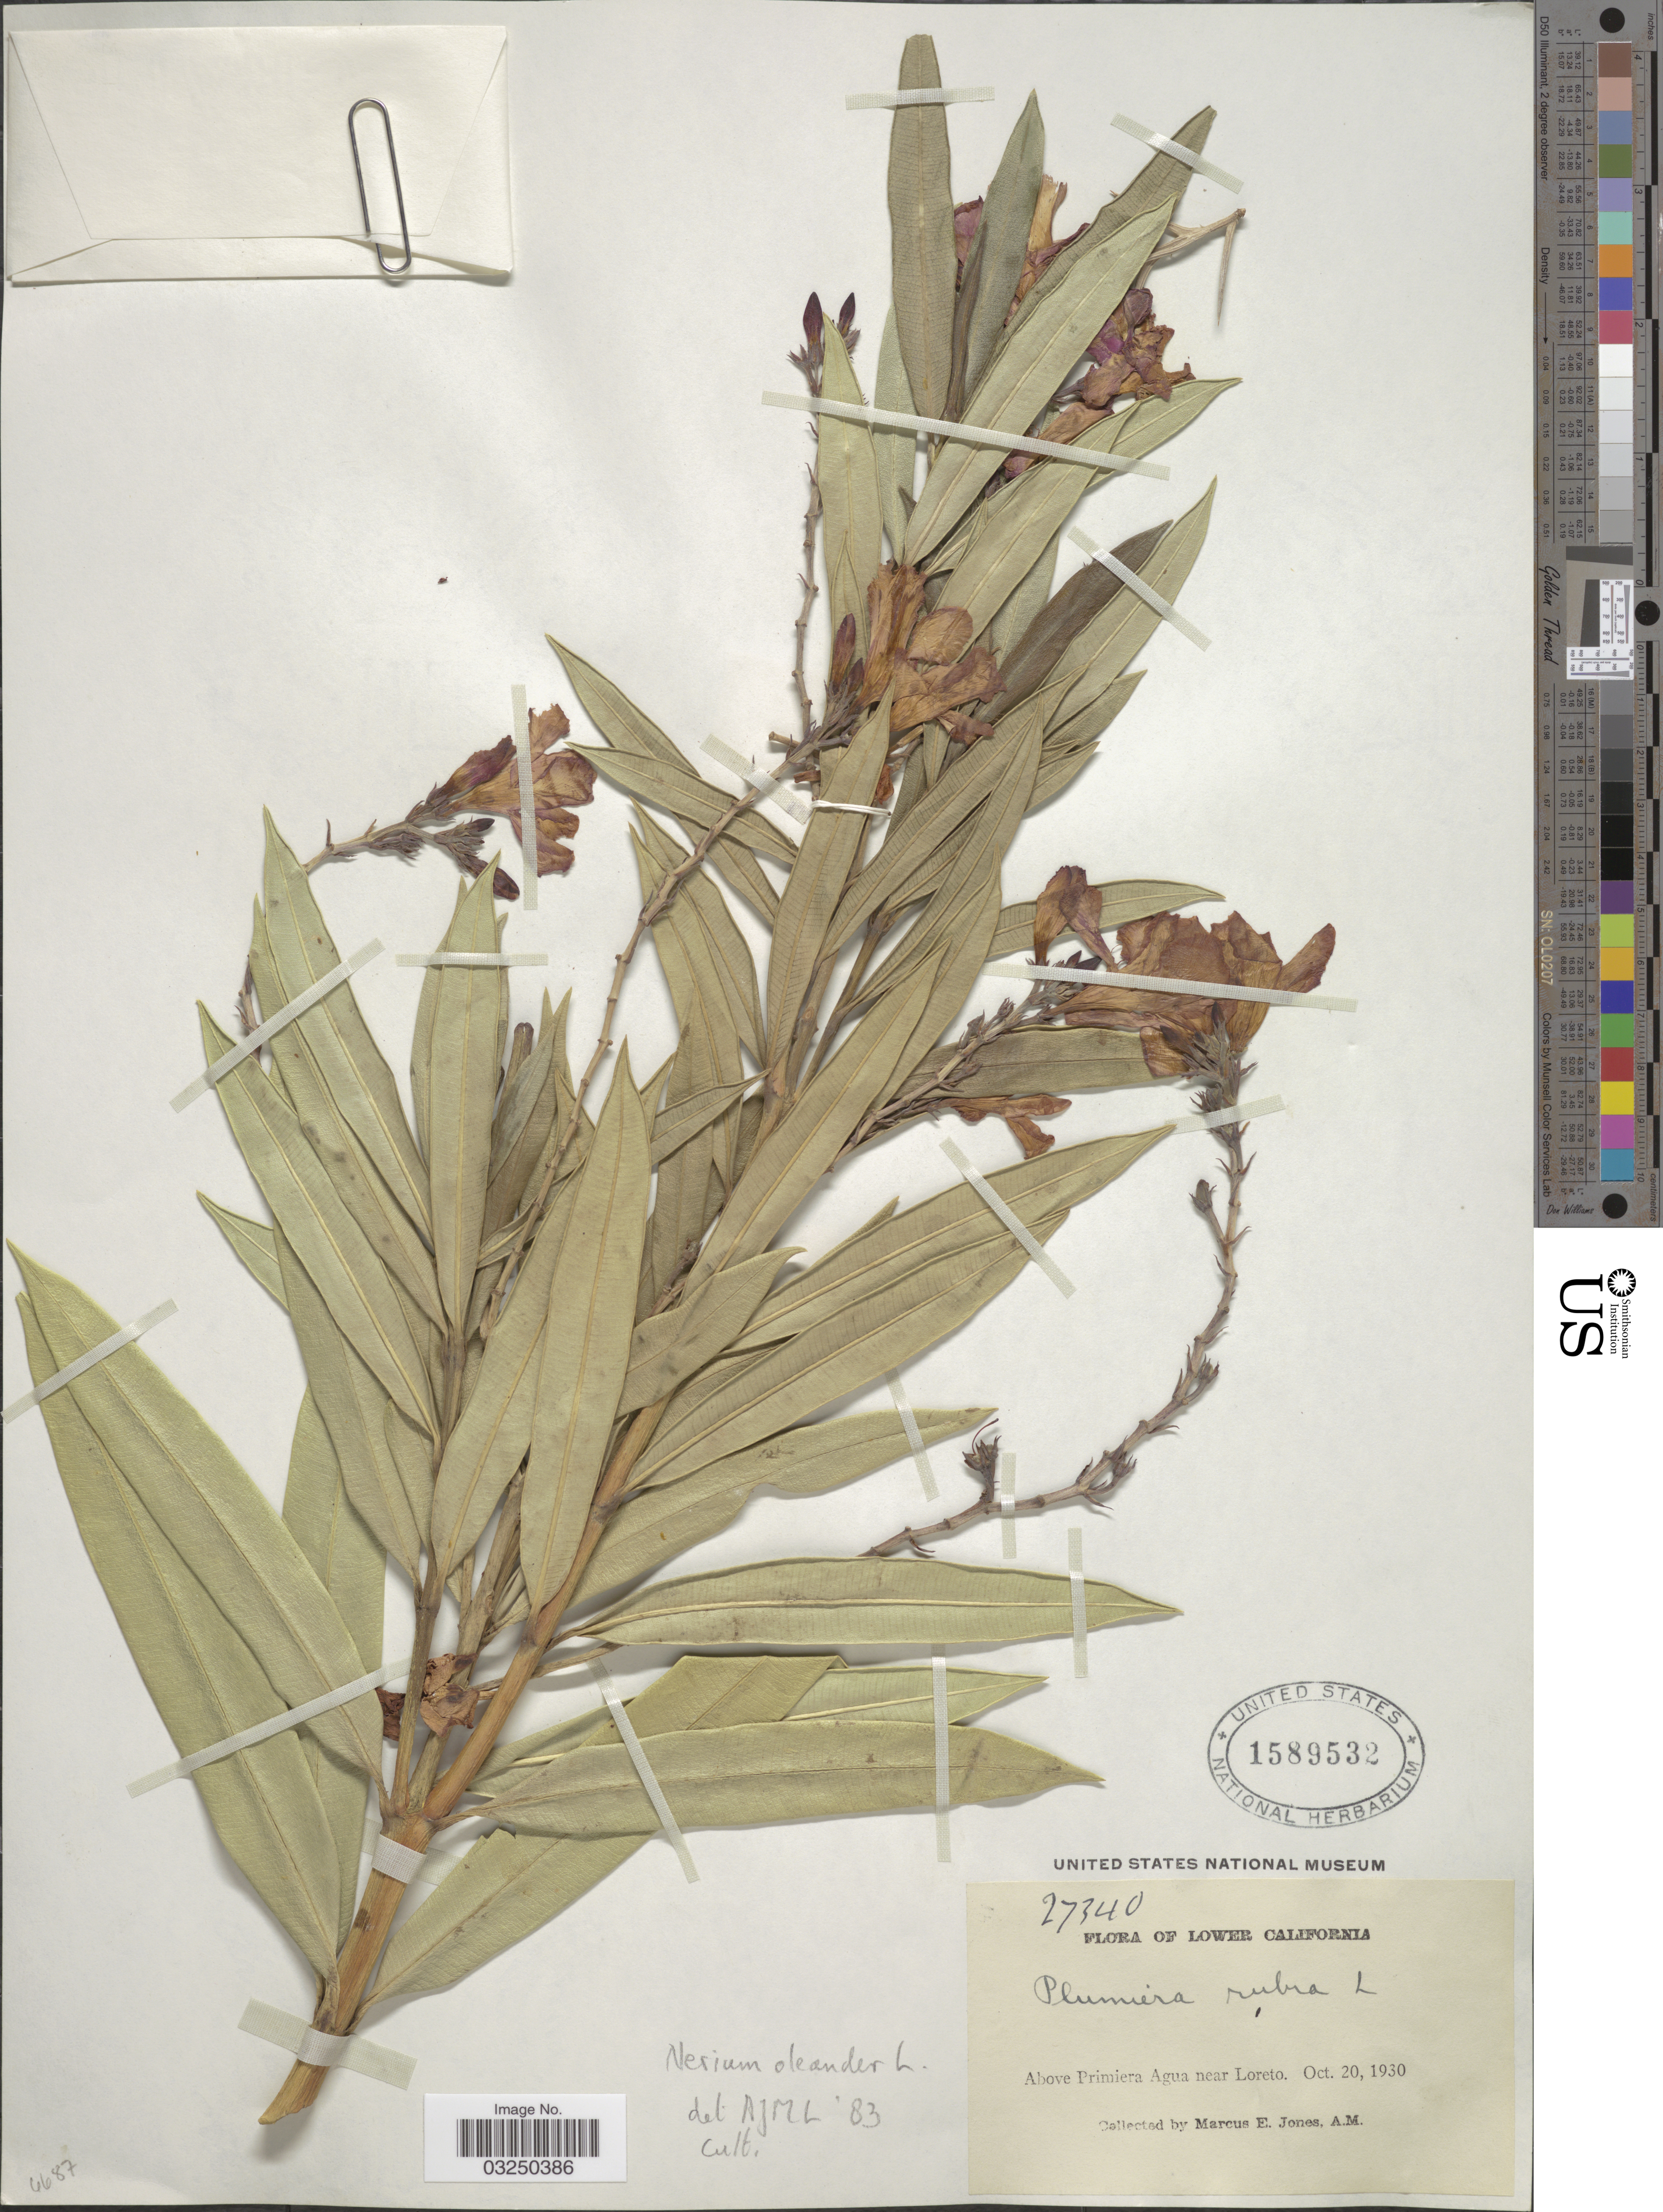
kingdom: Plantae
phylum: Tracheophyta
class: Magnoliopsida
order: Gentianales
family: Apocynaceae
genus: Nerium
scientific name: Nerium oleander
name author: L.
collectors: M. E. Jones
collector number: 27340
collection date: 1930-10-20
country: Mexico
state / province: Baja California Norte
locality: Lower California, Above Primiera Agua near Loreto.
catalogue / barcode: US 1589532